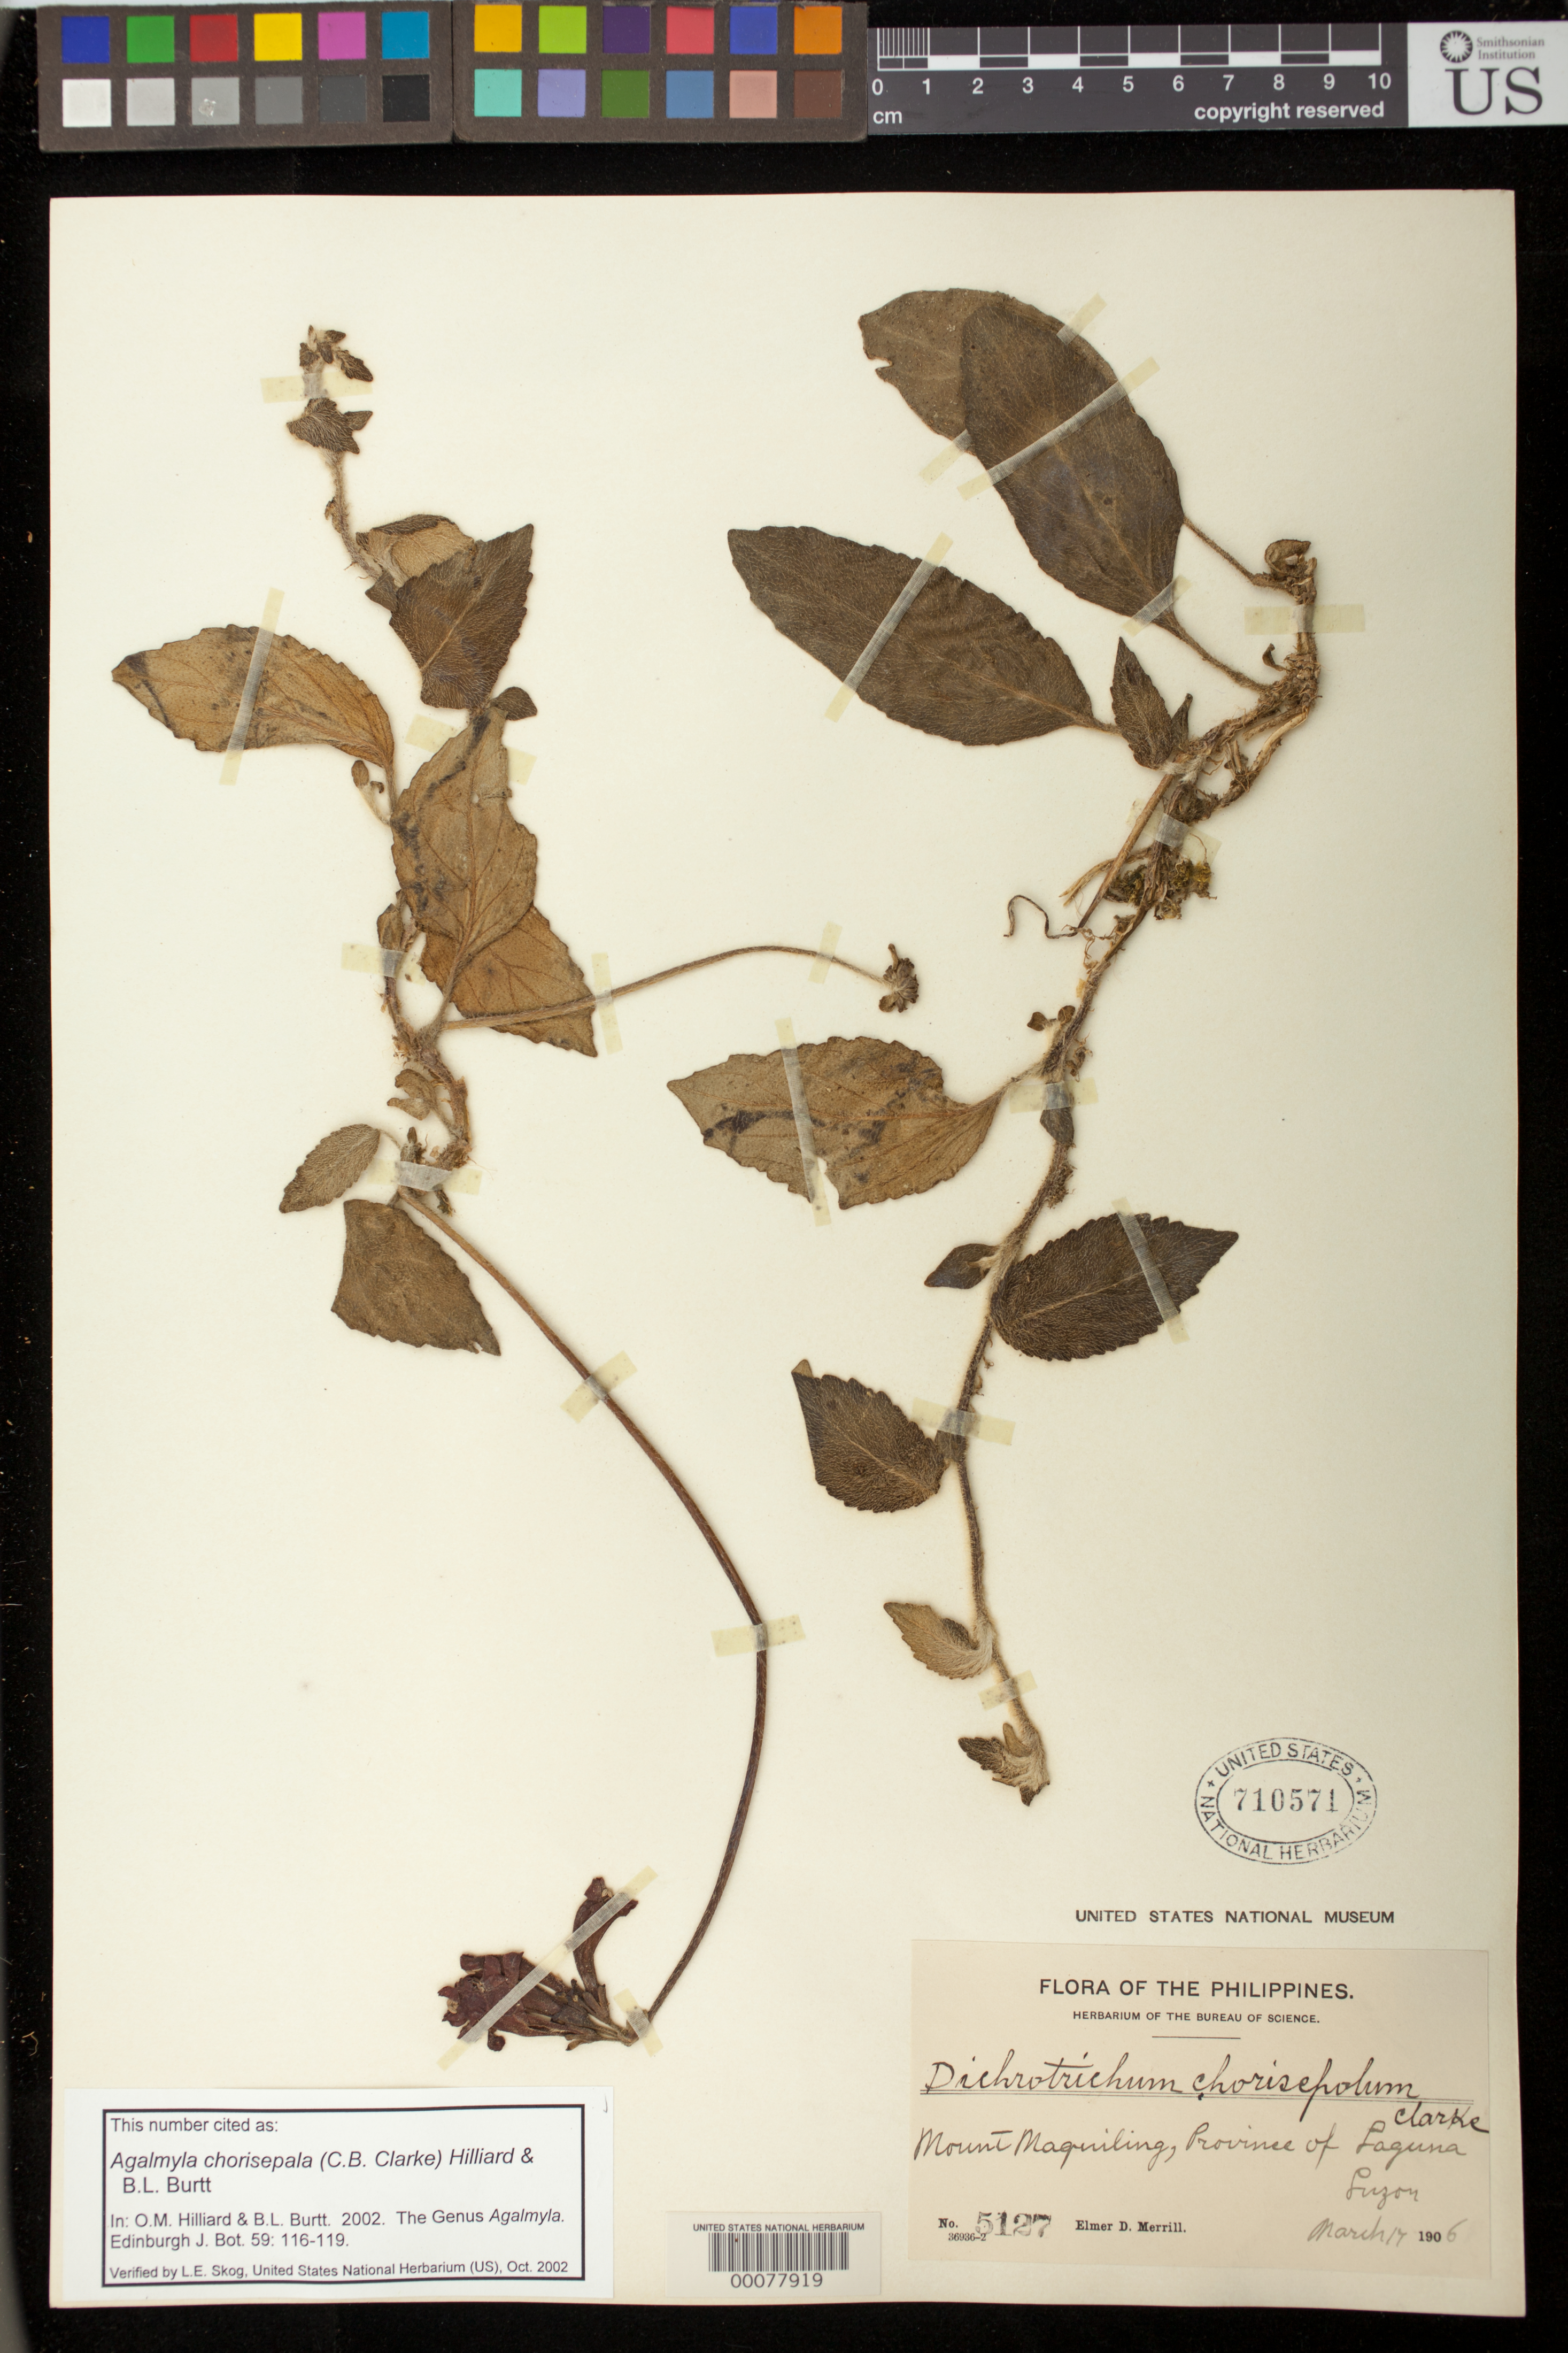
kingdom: Plantae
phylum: Tracheophyta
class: Magnoliopsida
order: Lamiales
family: Gesneriaceae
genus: Agalmyla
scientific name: Agalmyla chorisepala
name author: (C.B. Clarke) Hilliard & B.L. Burtt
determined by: Hilliard, O. M.; Burtt, B. L.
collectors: E. D. Merrill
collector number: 5127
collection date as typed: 17 Mar 1906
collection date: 1906-03-17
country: Philippines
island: Luzon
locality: Mount Maquiling, Province of Laguna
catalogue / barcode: US 710571